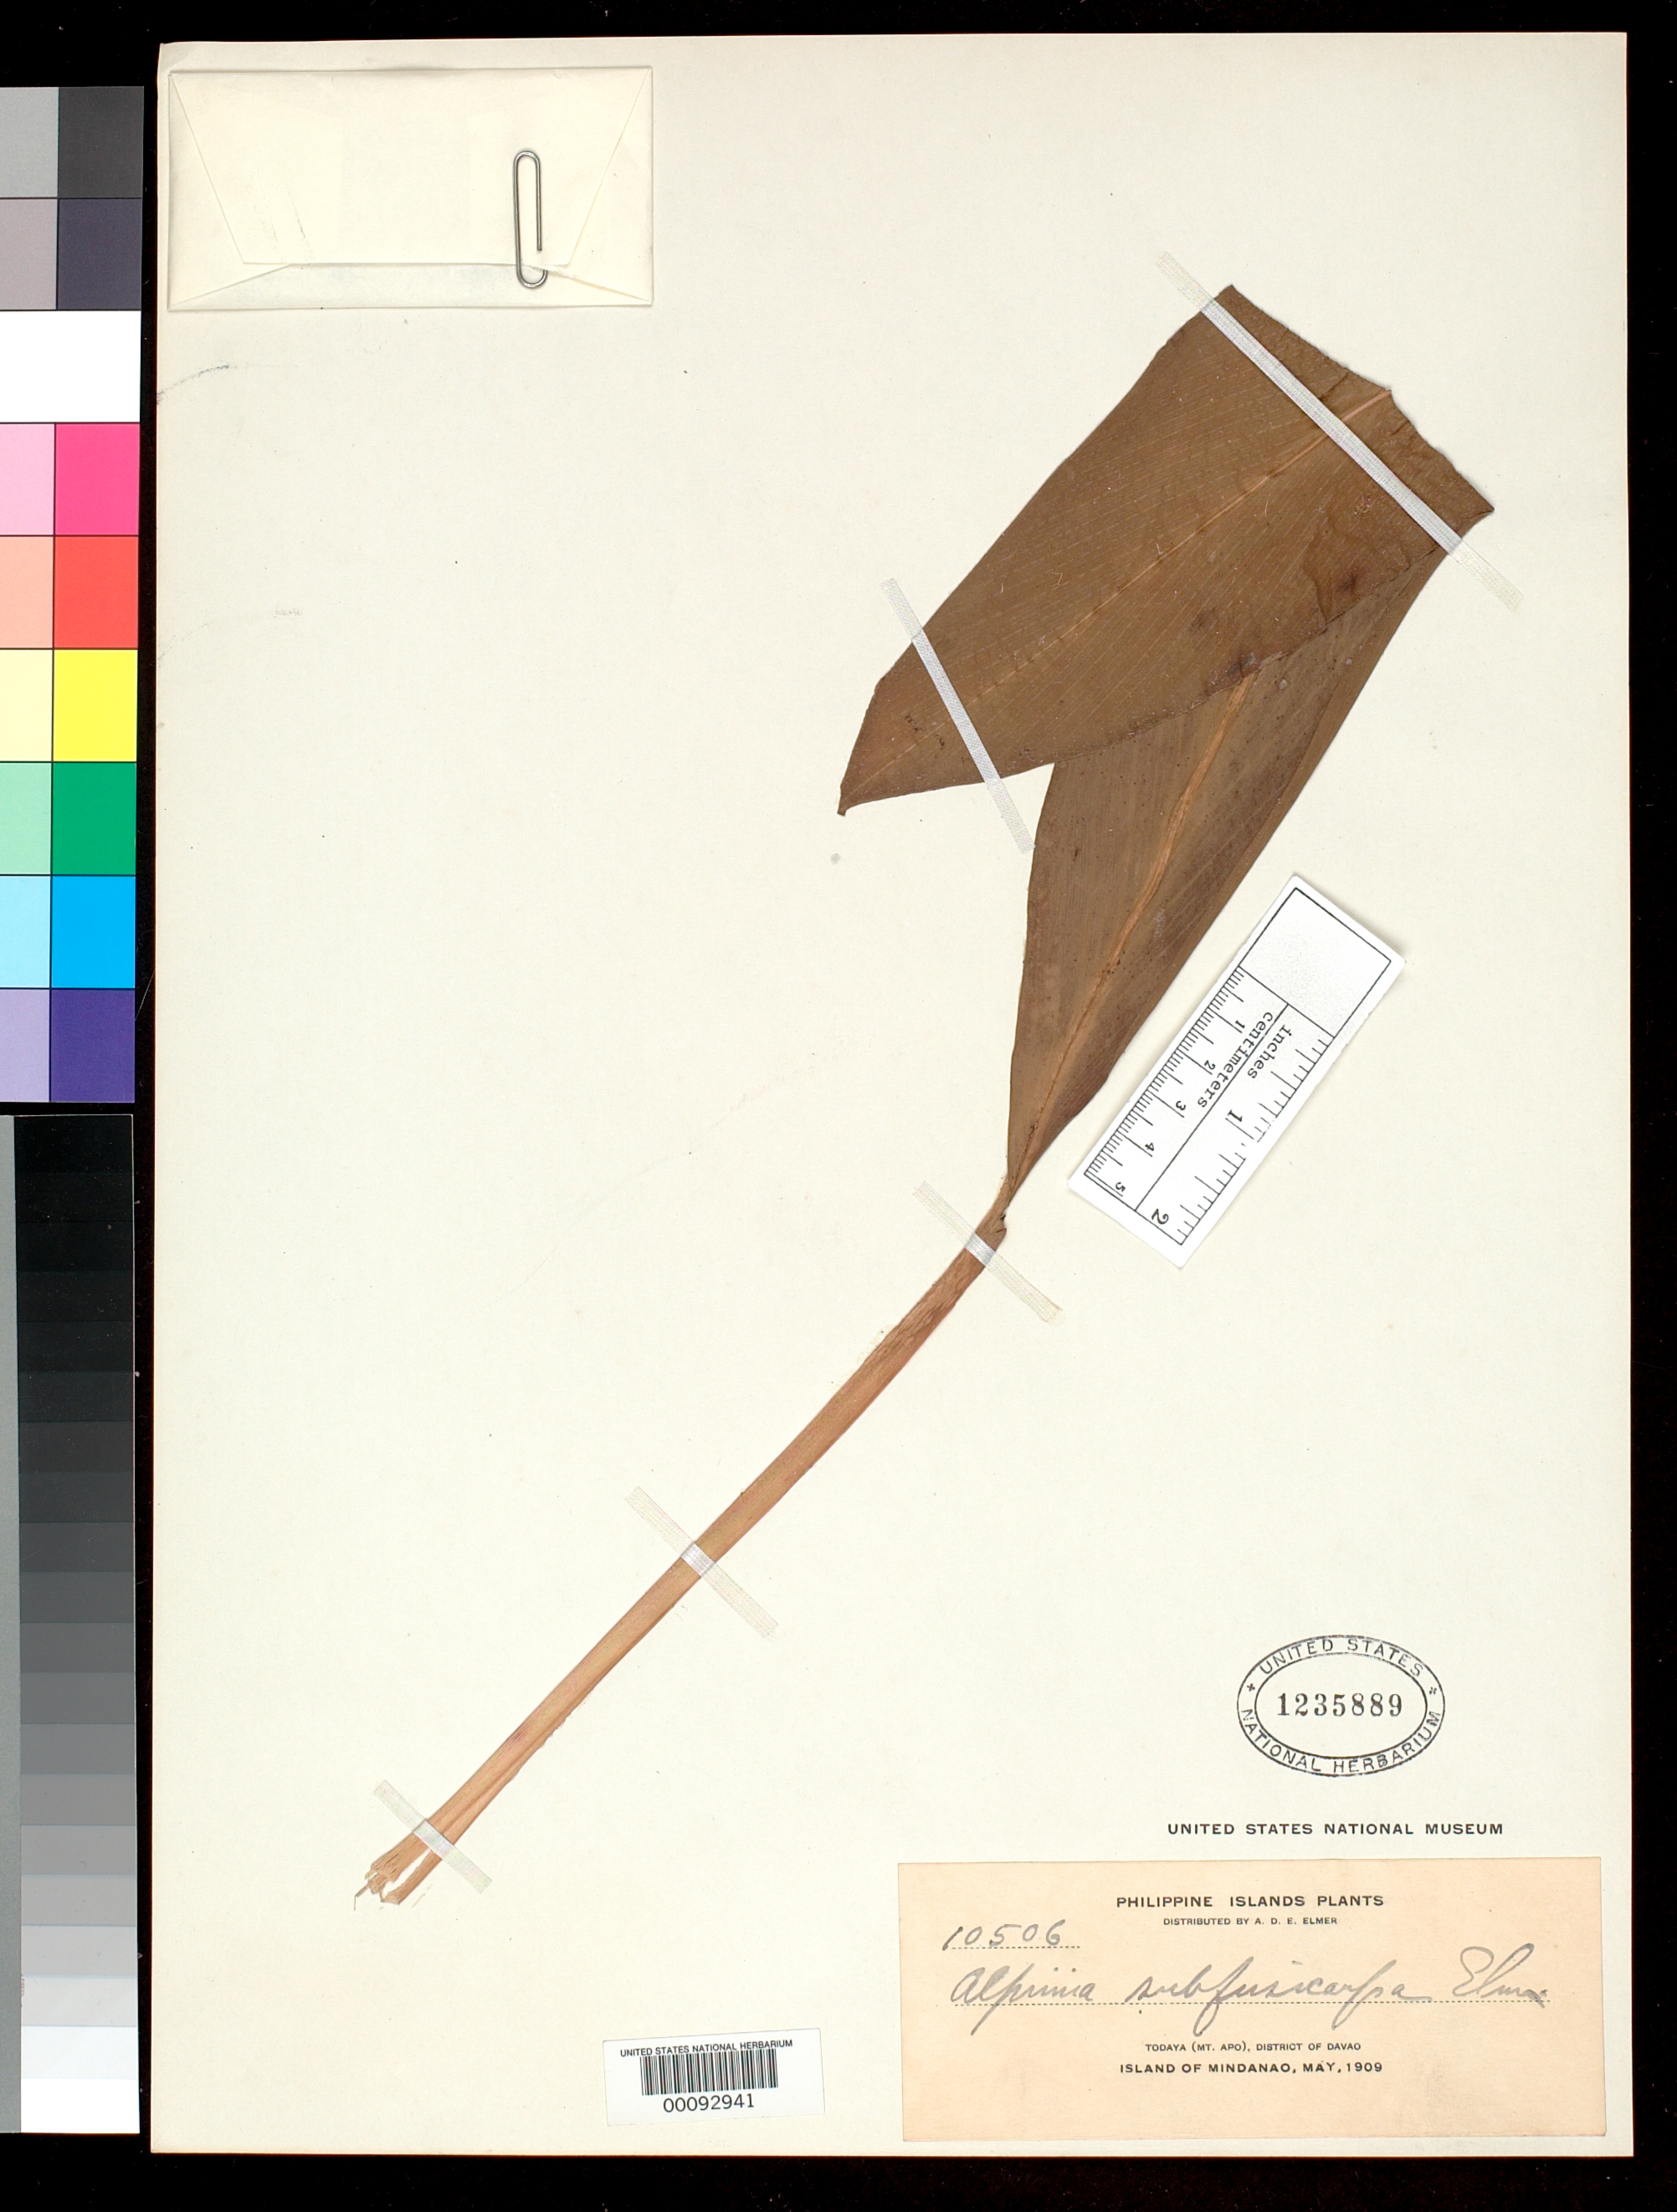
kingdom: Plantae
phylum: Tracheophyta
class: Liliopsida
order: Zingiberales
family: Zingiberaceae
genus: Alpinia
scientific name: Alpinia subfusicarpa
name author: Elmer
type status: Type Collection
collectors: A. D. E. Elmer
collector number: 10506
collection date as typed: May 1909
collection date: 1909-05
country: Philippines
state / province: Davao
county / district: Davao del Sur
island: Mindanao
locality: Todaya, Mt. Apo.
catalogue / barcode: US 1235889